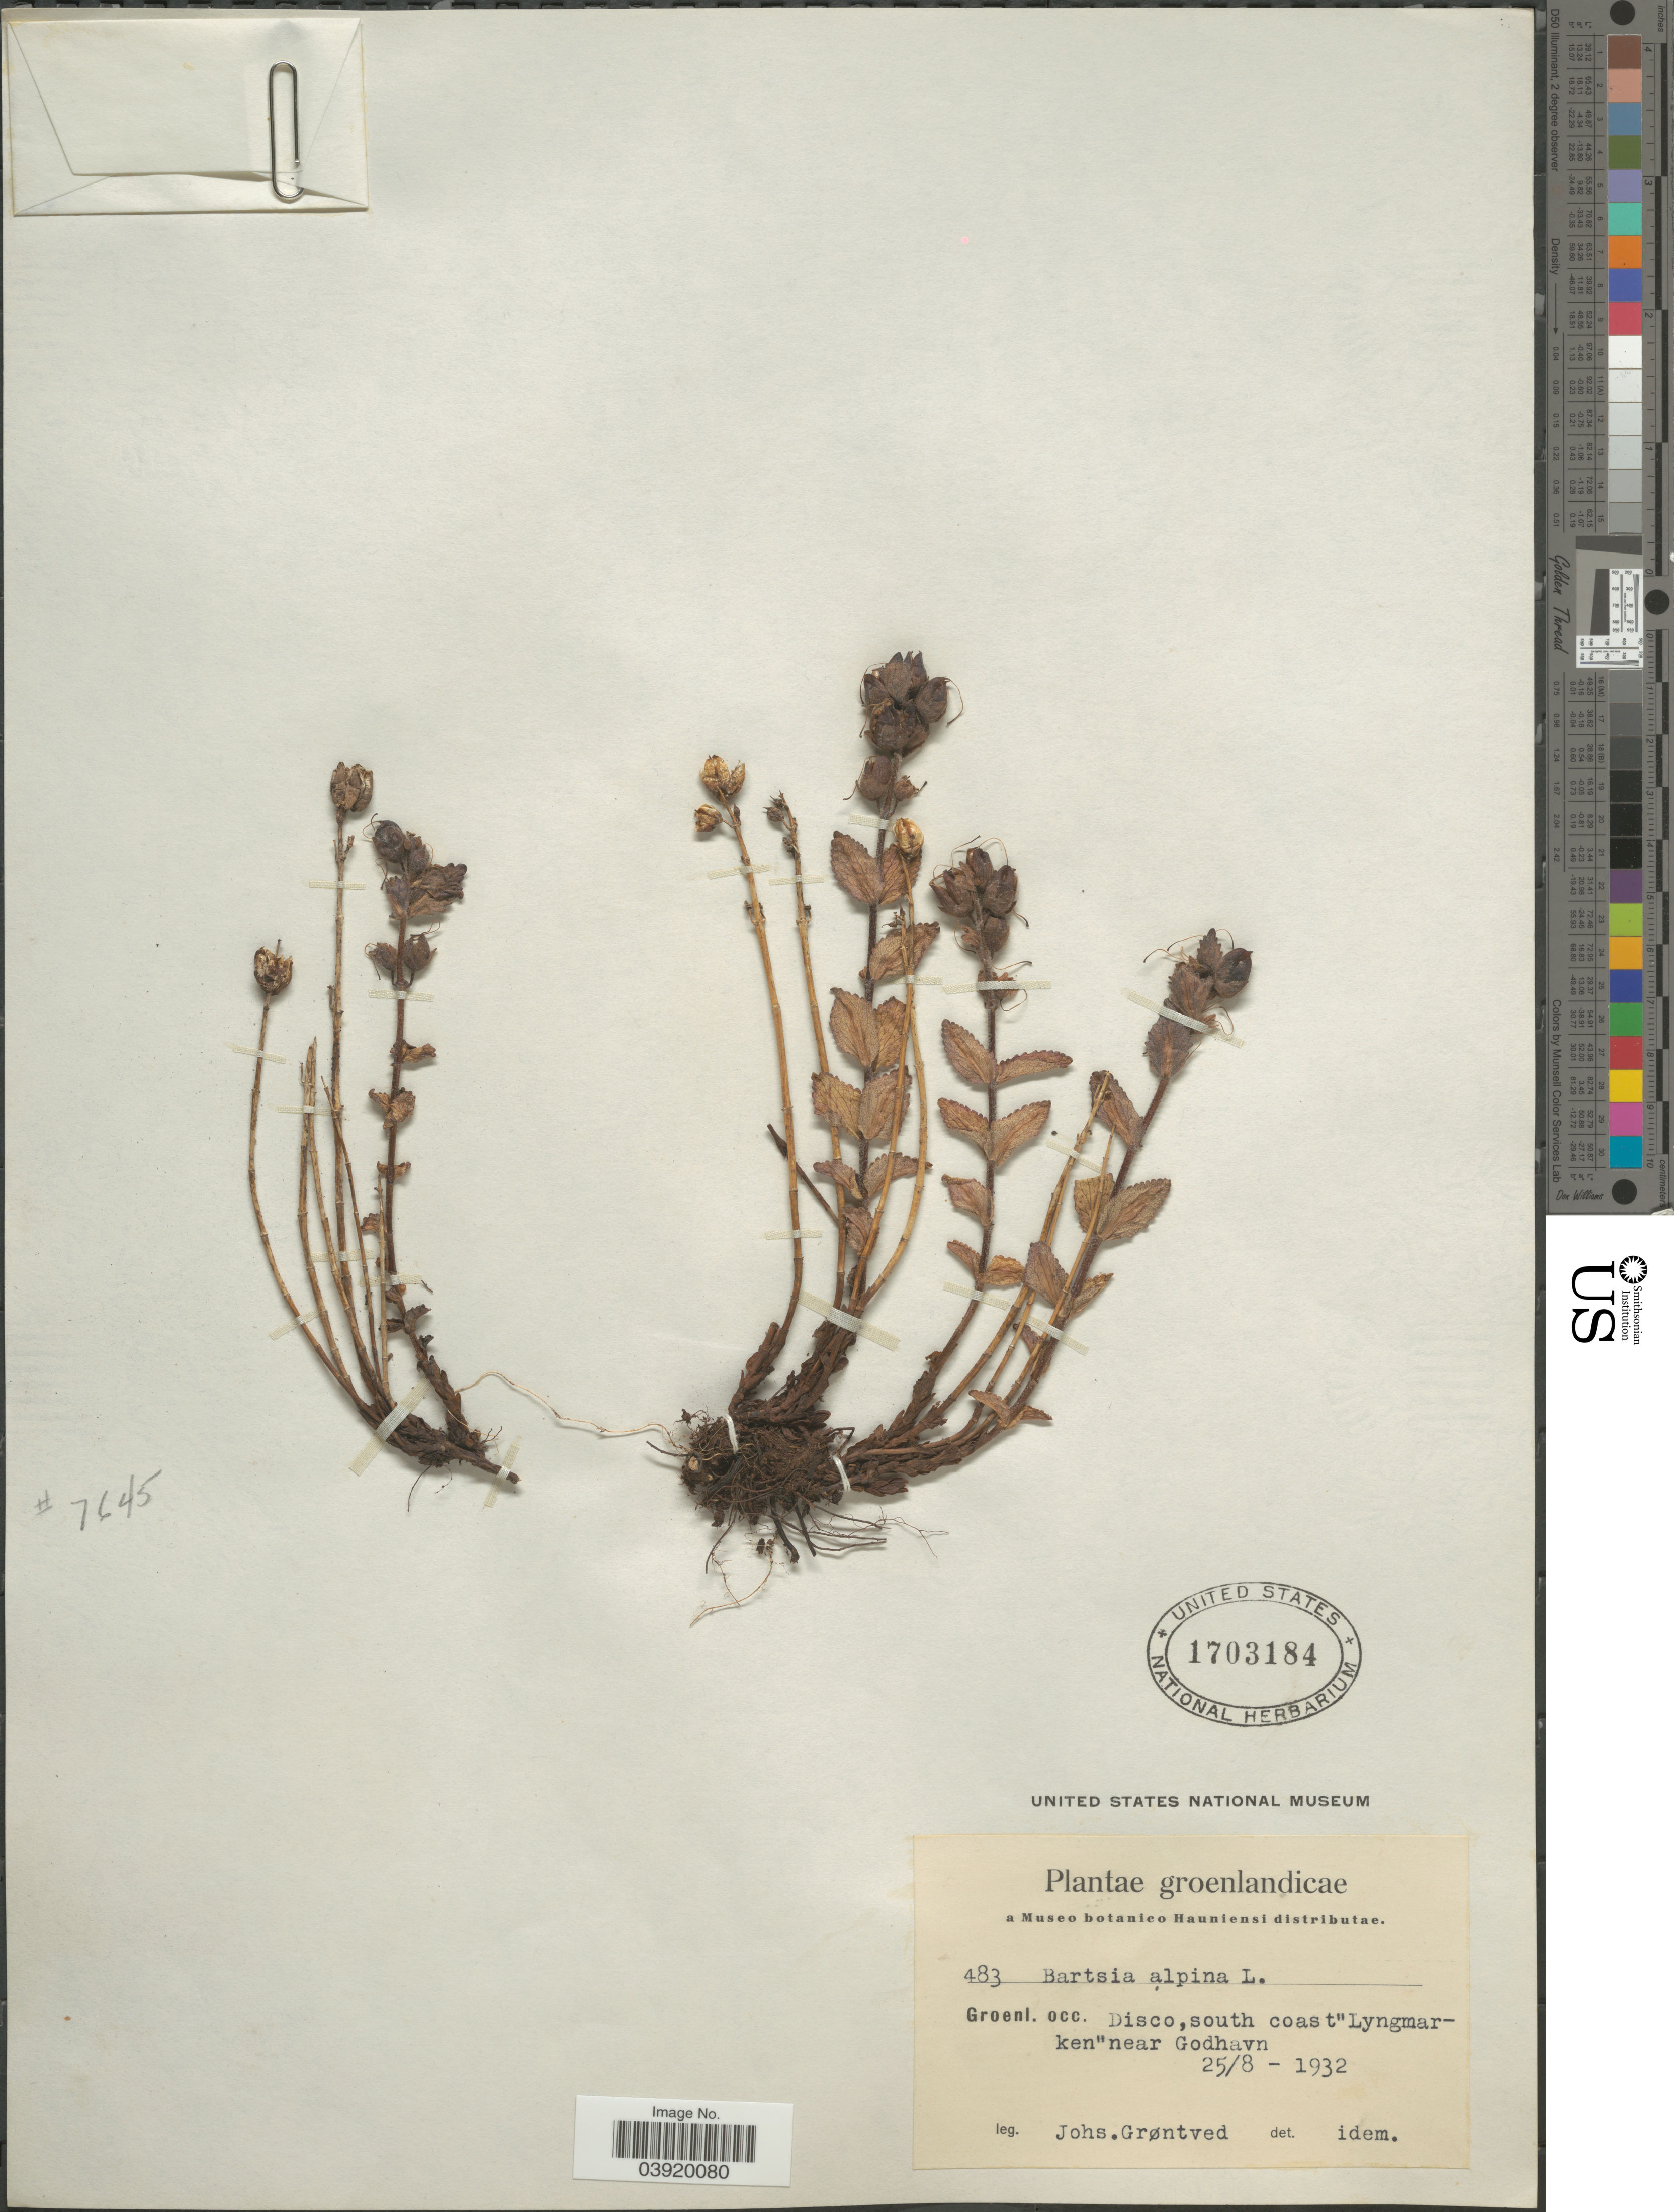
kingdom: Plantae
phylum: Tracheophyta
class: Magnoliopsida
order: Lamiales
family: Orobanchaceae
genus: Bartsia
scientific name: Bartsia alpina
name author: L.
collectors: J. Grøntved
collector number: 483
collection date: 1932-08-25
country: Greenland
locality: Groenl. occ. Disco, south coast"Lyngmarken" near Godhavn.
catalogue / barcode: US 1703184